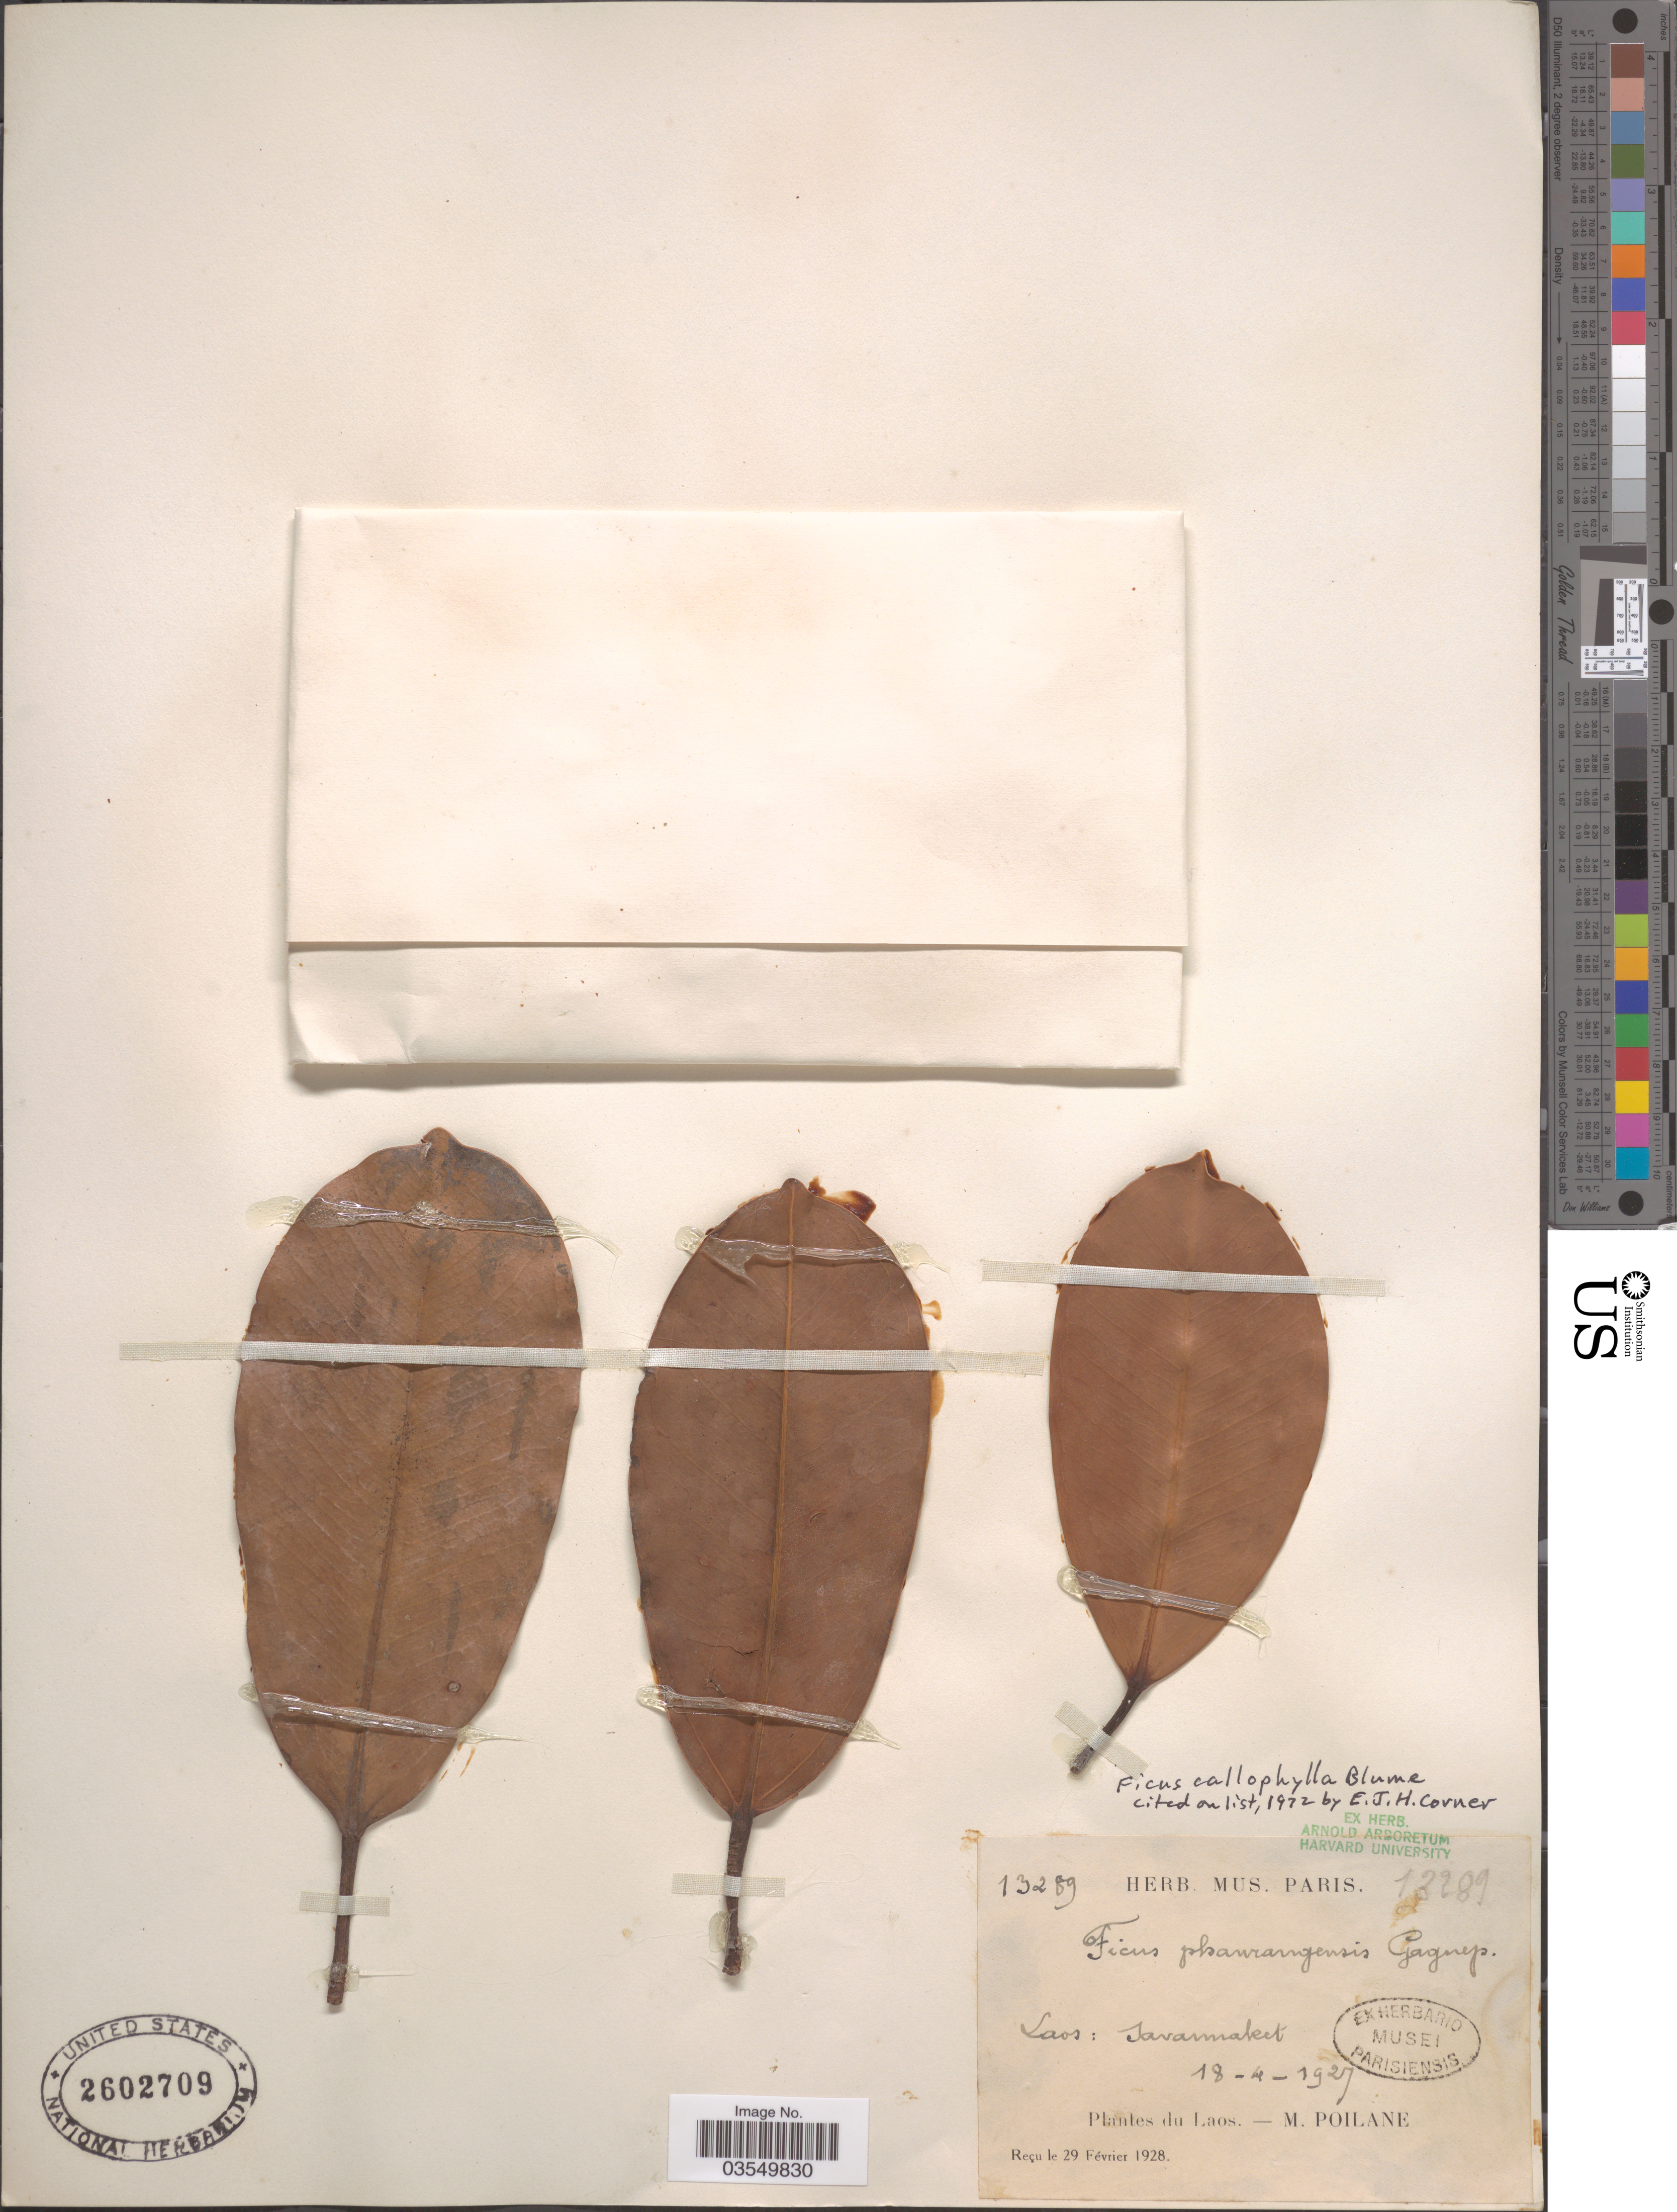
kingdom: Plantae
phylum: Tracheophyta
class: Magnoliopsida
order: Rosales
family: Moraceae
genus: Ficus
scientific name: Ficus calophylla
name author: Blume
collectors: M. Poilane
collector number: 13289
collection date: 1927-04-18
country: Laos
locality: Savannaket.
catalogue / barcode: US 2602709